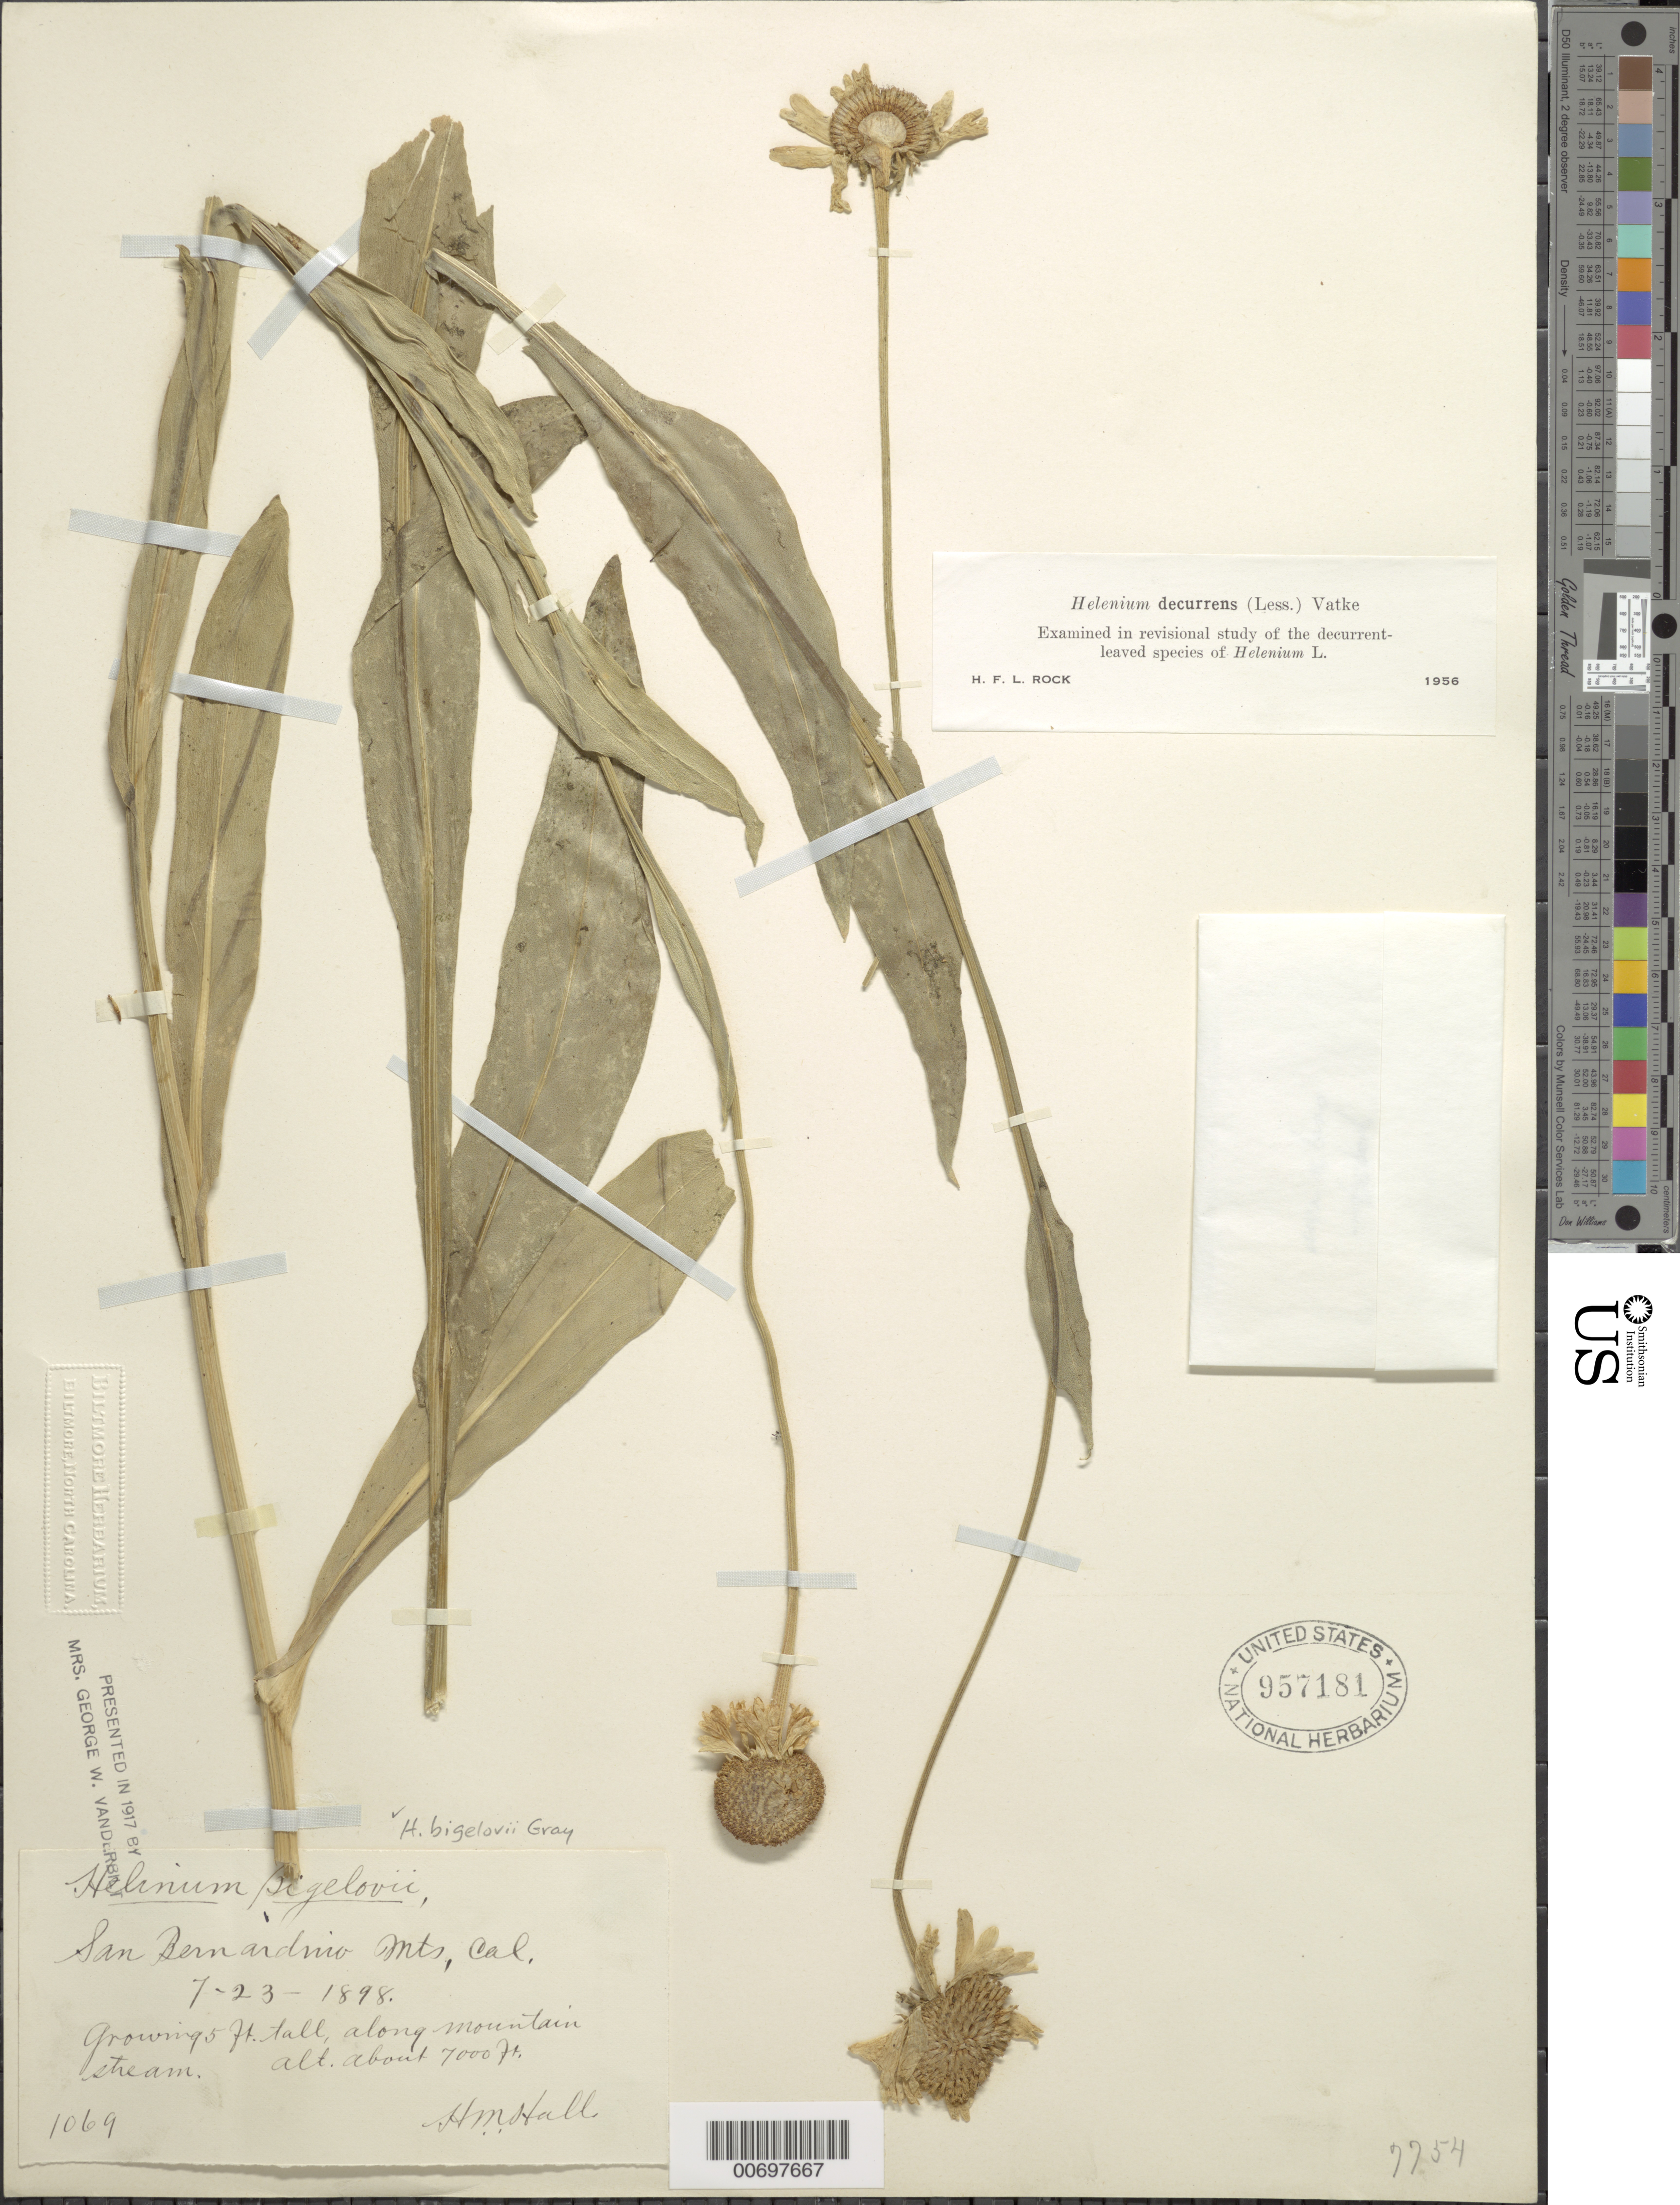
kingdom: Plantae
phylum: Tracheophyta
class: Magnoliopsida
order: Asterales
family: Asteraceae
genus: Helenium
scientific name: Helenium bigelovii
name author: A. Gray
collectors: H. M. Hall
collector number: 1069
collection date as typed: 23 Jul 1898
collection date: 1898-07-23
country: United States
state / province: California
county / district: San Bernardino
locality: San Bernardino Mts.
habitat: Along mountain stream.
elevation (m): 2134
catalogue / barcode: US 957181